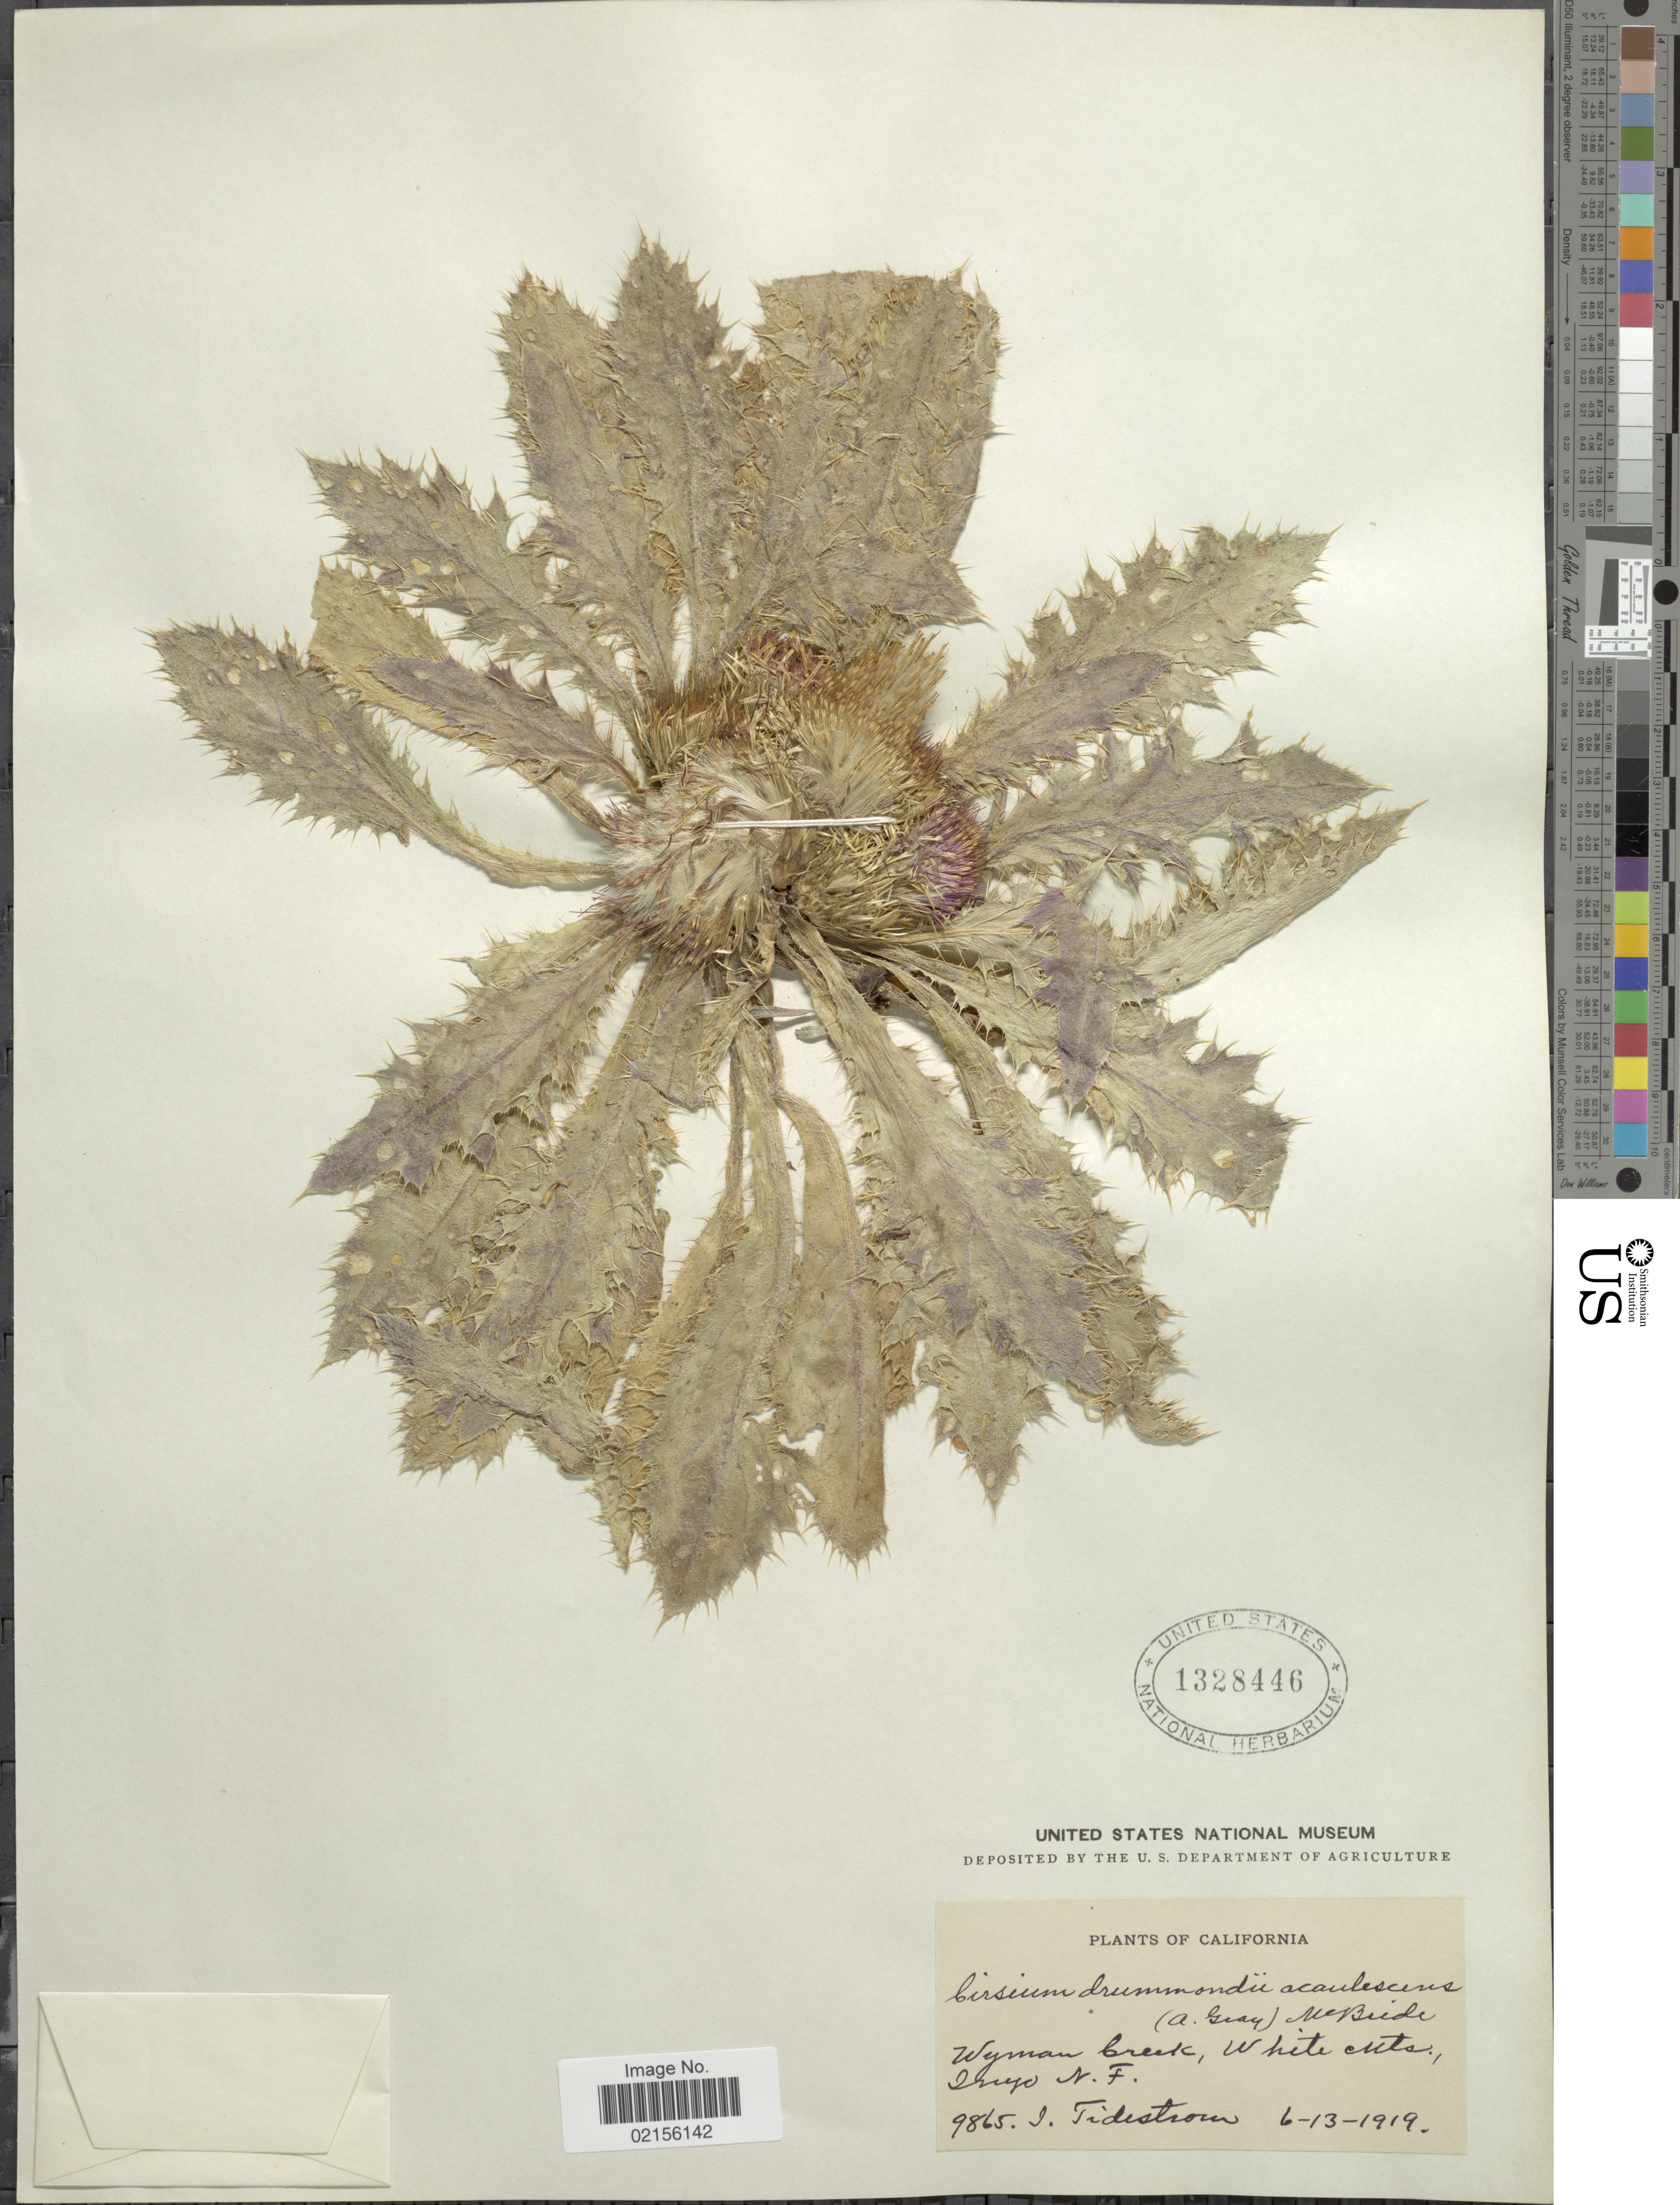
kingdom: Plantae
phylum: Tracheophyta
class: Magnoliopsida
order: Asterales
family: Asteraceae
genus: Cirsium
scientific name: Cirsium acaulescens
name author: (A. Gray) K. Schum.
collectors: I. Tidestorm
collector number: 9865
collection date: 1919-06-13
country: United States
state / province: California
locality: Wyman Creek, White Mts., Inyo N.F.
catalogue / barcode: US 1328446